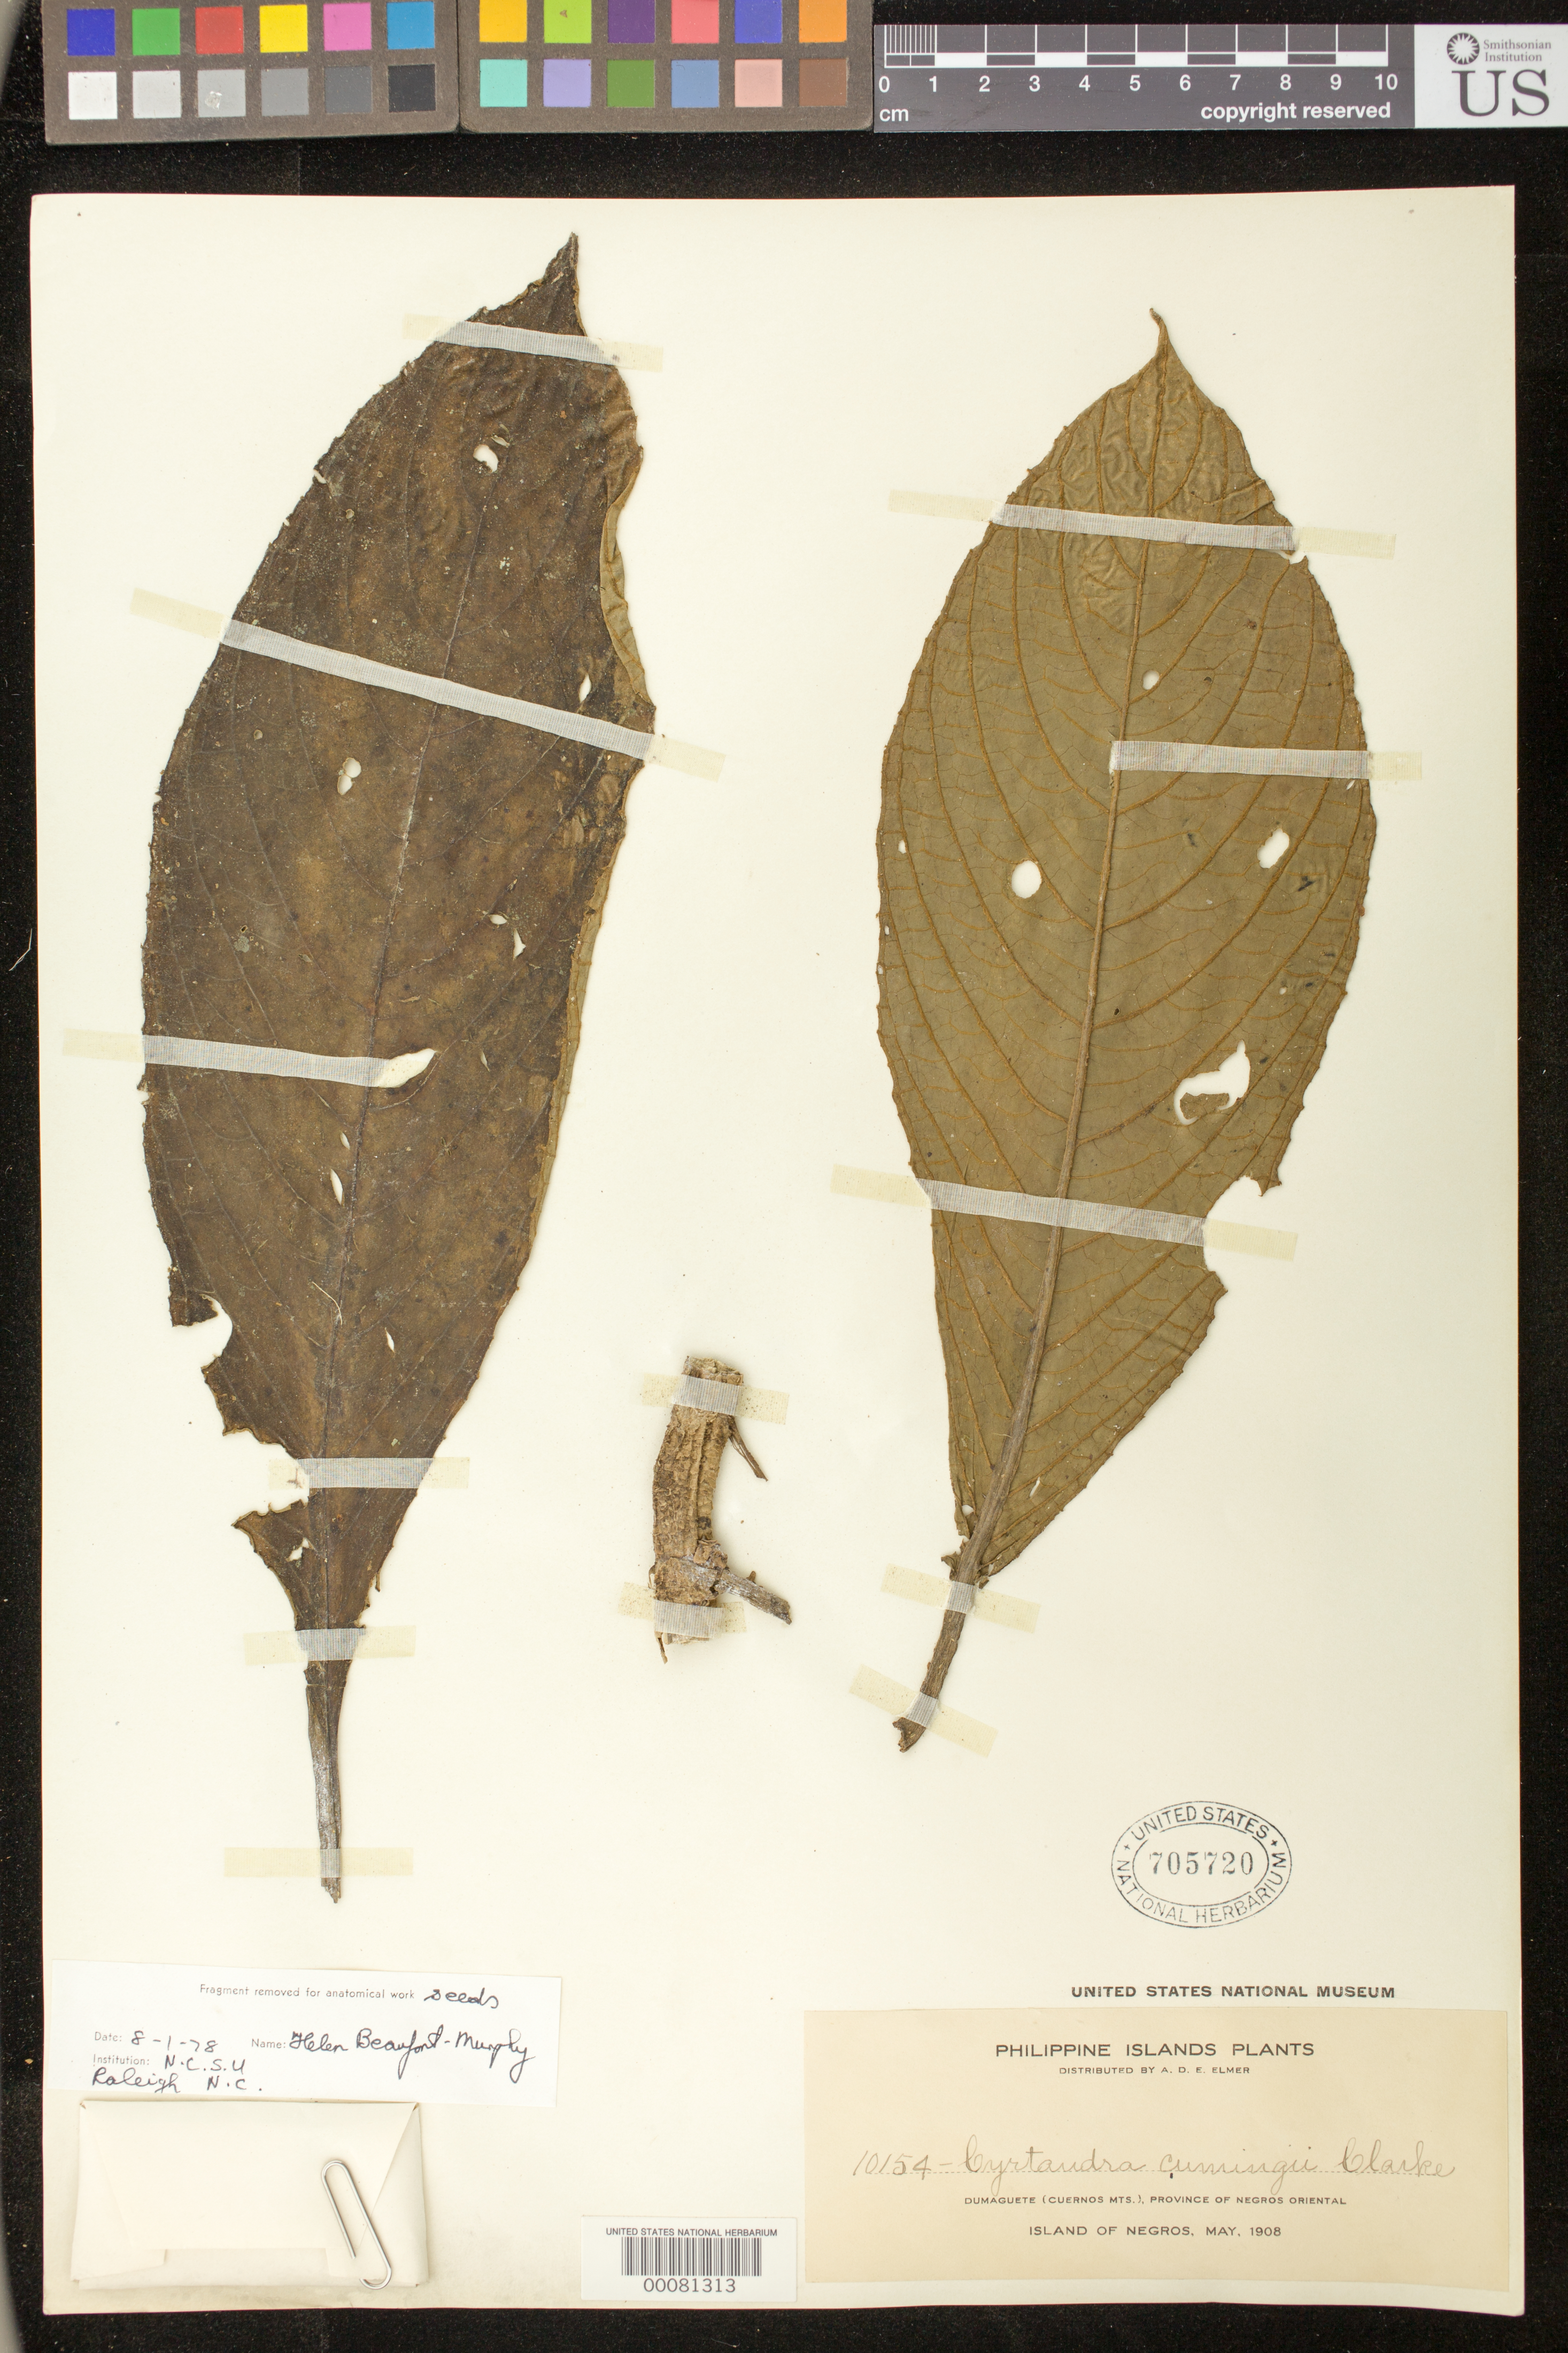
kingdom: Plantae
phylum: Tracheophyta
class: Magnoliopsida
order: Lamiales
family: Gesneriaceae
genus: Cyrtandra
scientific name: Cyrtandra cumingii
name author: C.B. Clarke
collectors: A. D. E. Elmer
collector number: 10154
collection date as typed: May 1908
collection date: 1908-05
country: Philippines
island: Negros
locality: Dumaguete (Cuernos Mts.), Province of Negros Oriental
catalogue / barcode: US 705720